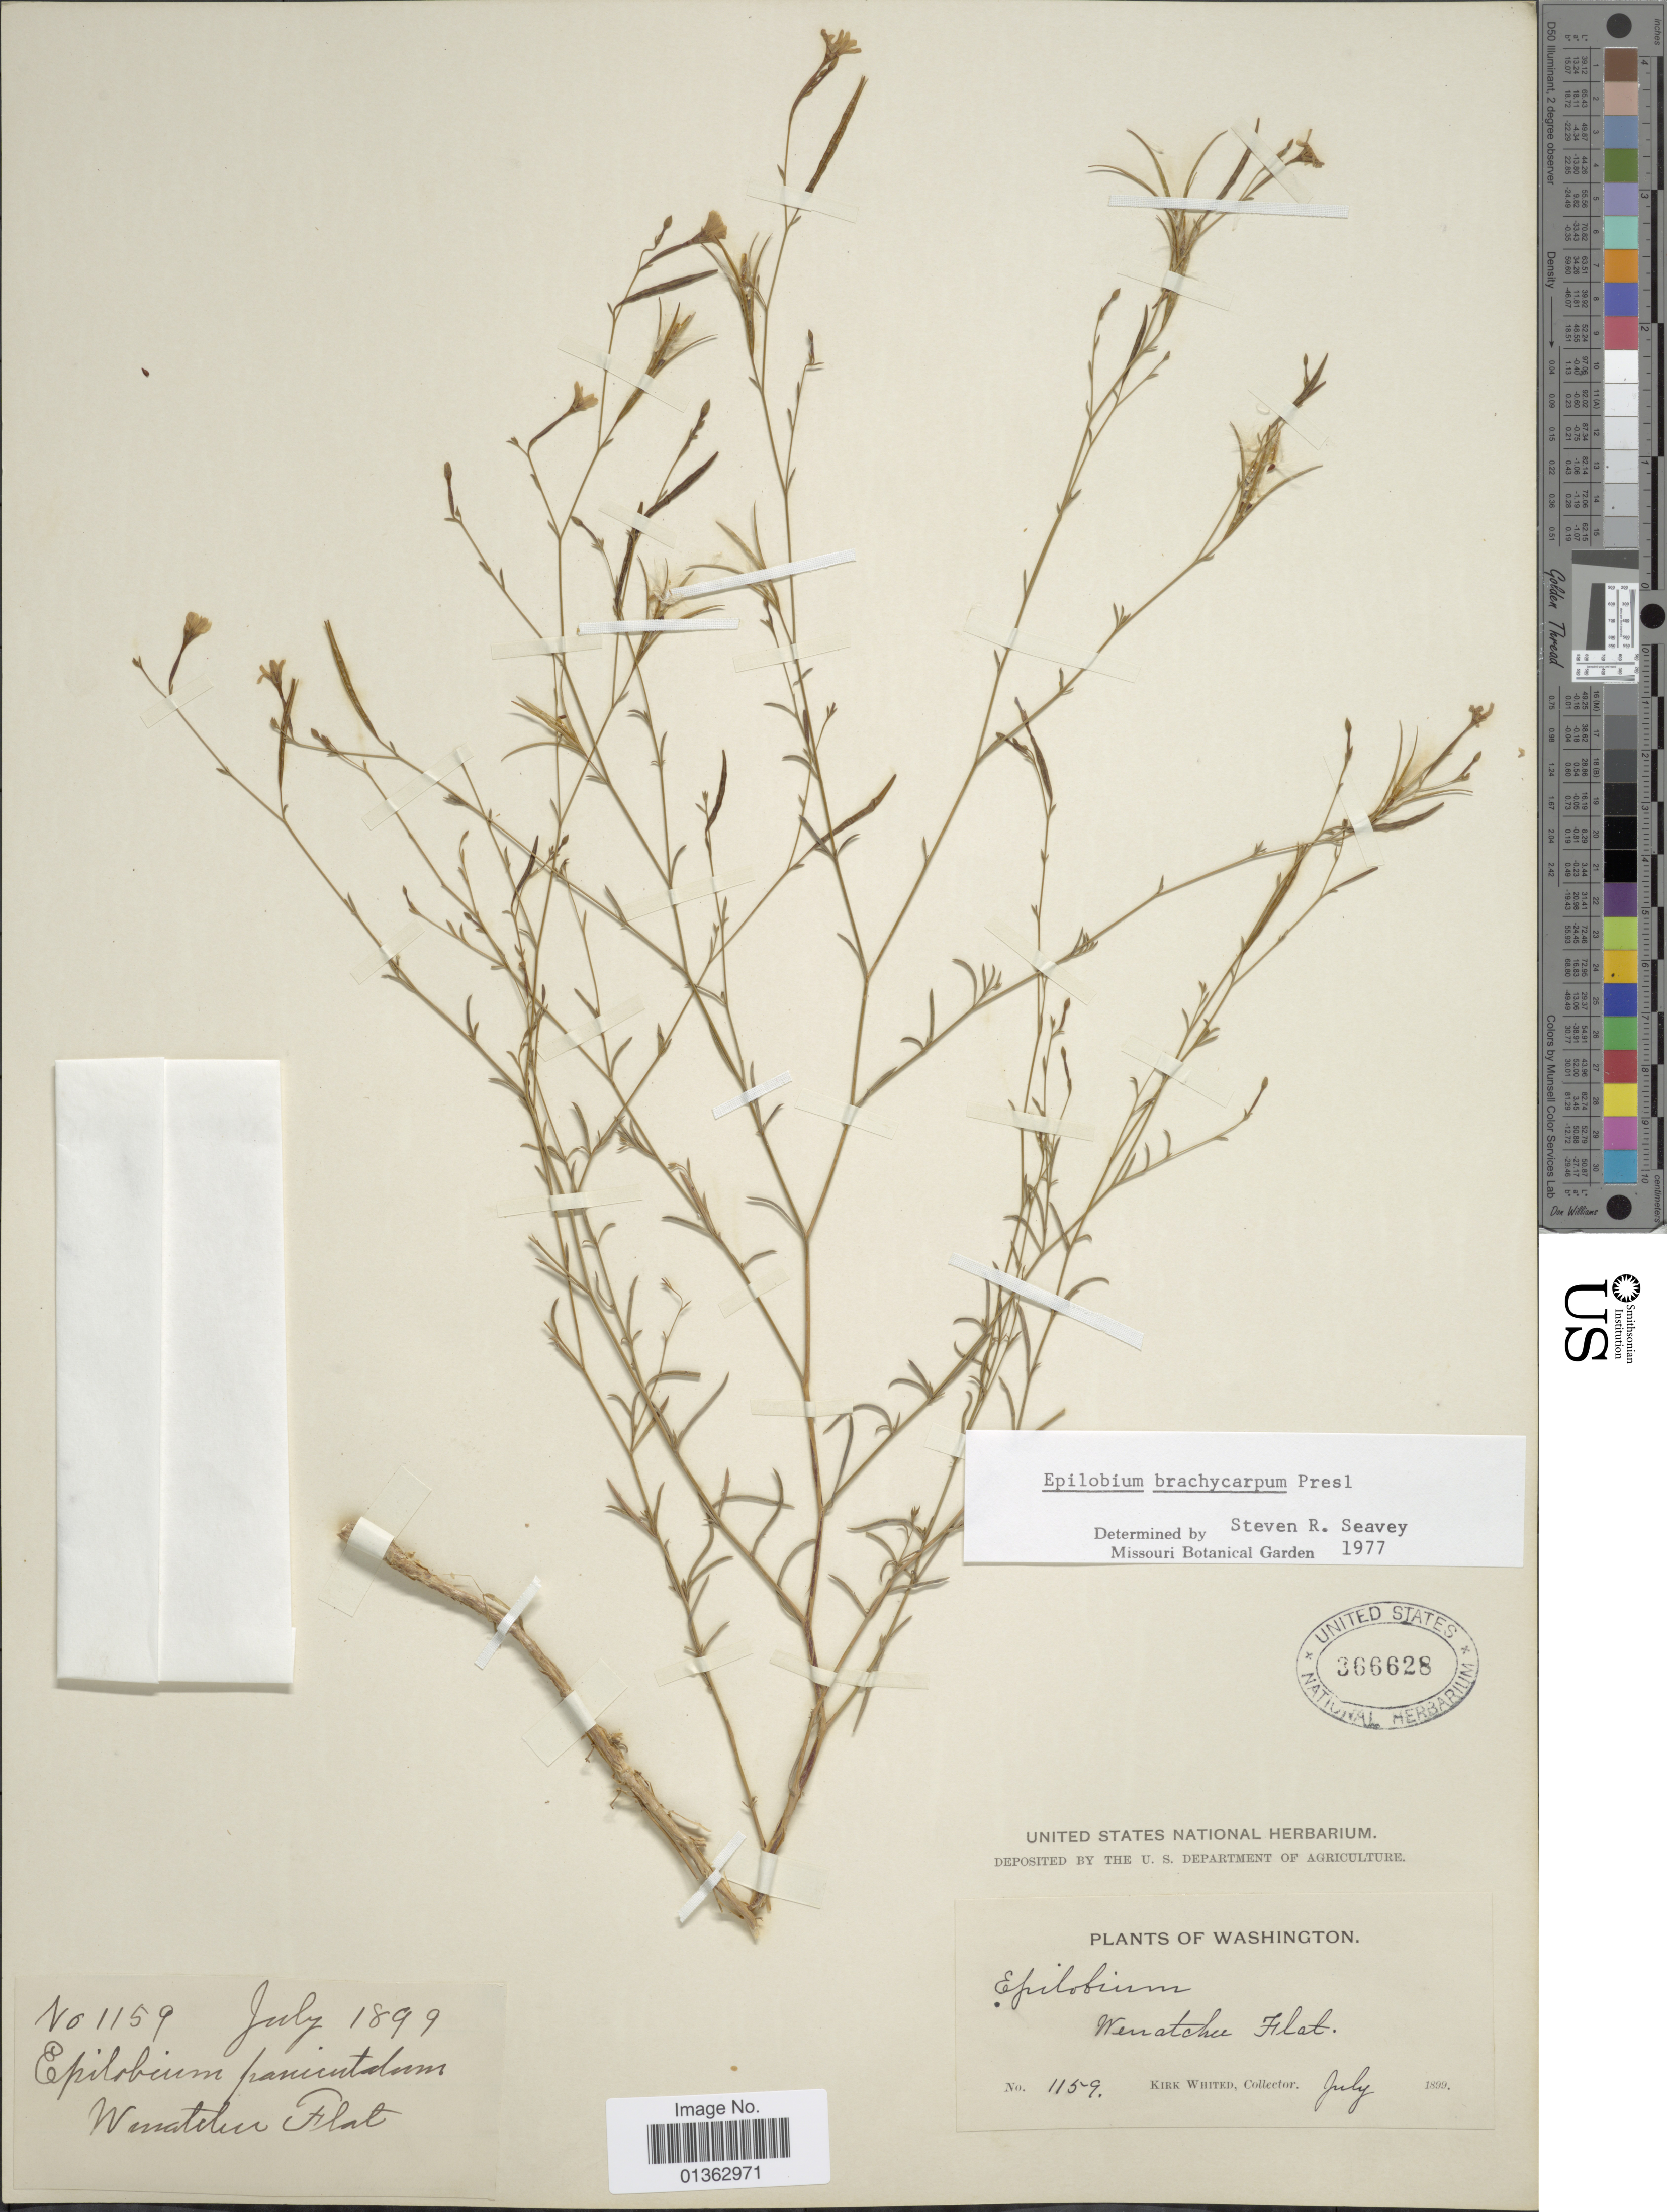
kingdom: Plantae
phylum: Tracheophyta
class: Magnoliopsida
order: Myrtales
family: Onagraceae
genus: Epilobium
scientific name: Epilobium brachycarpum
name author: C. Presl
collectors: K. Whited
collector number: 1159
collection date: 1899-07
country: United States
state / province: Washington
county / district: Chelan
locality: Wenatchee Flat.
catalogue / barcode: US 366628